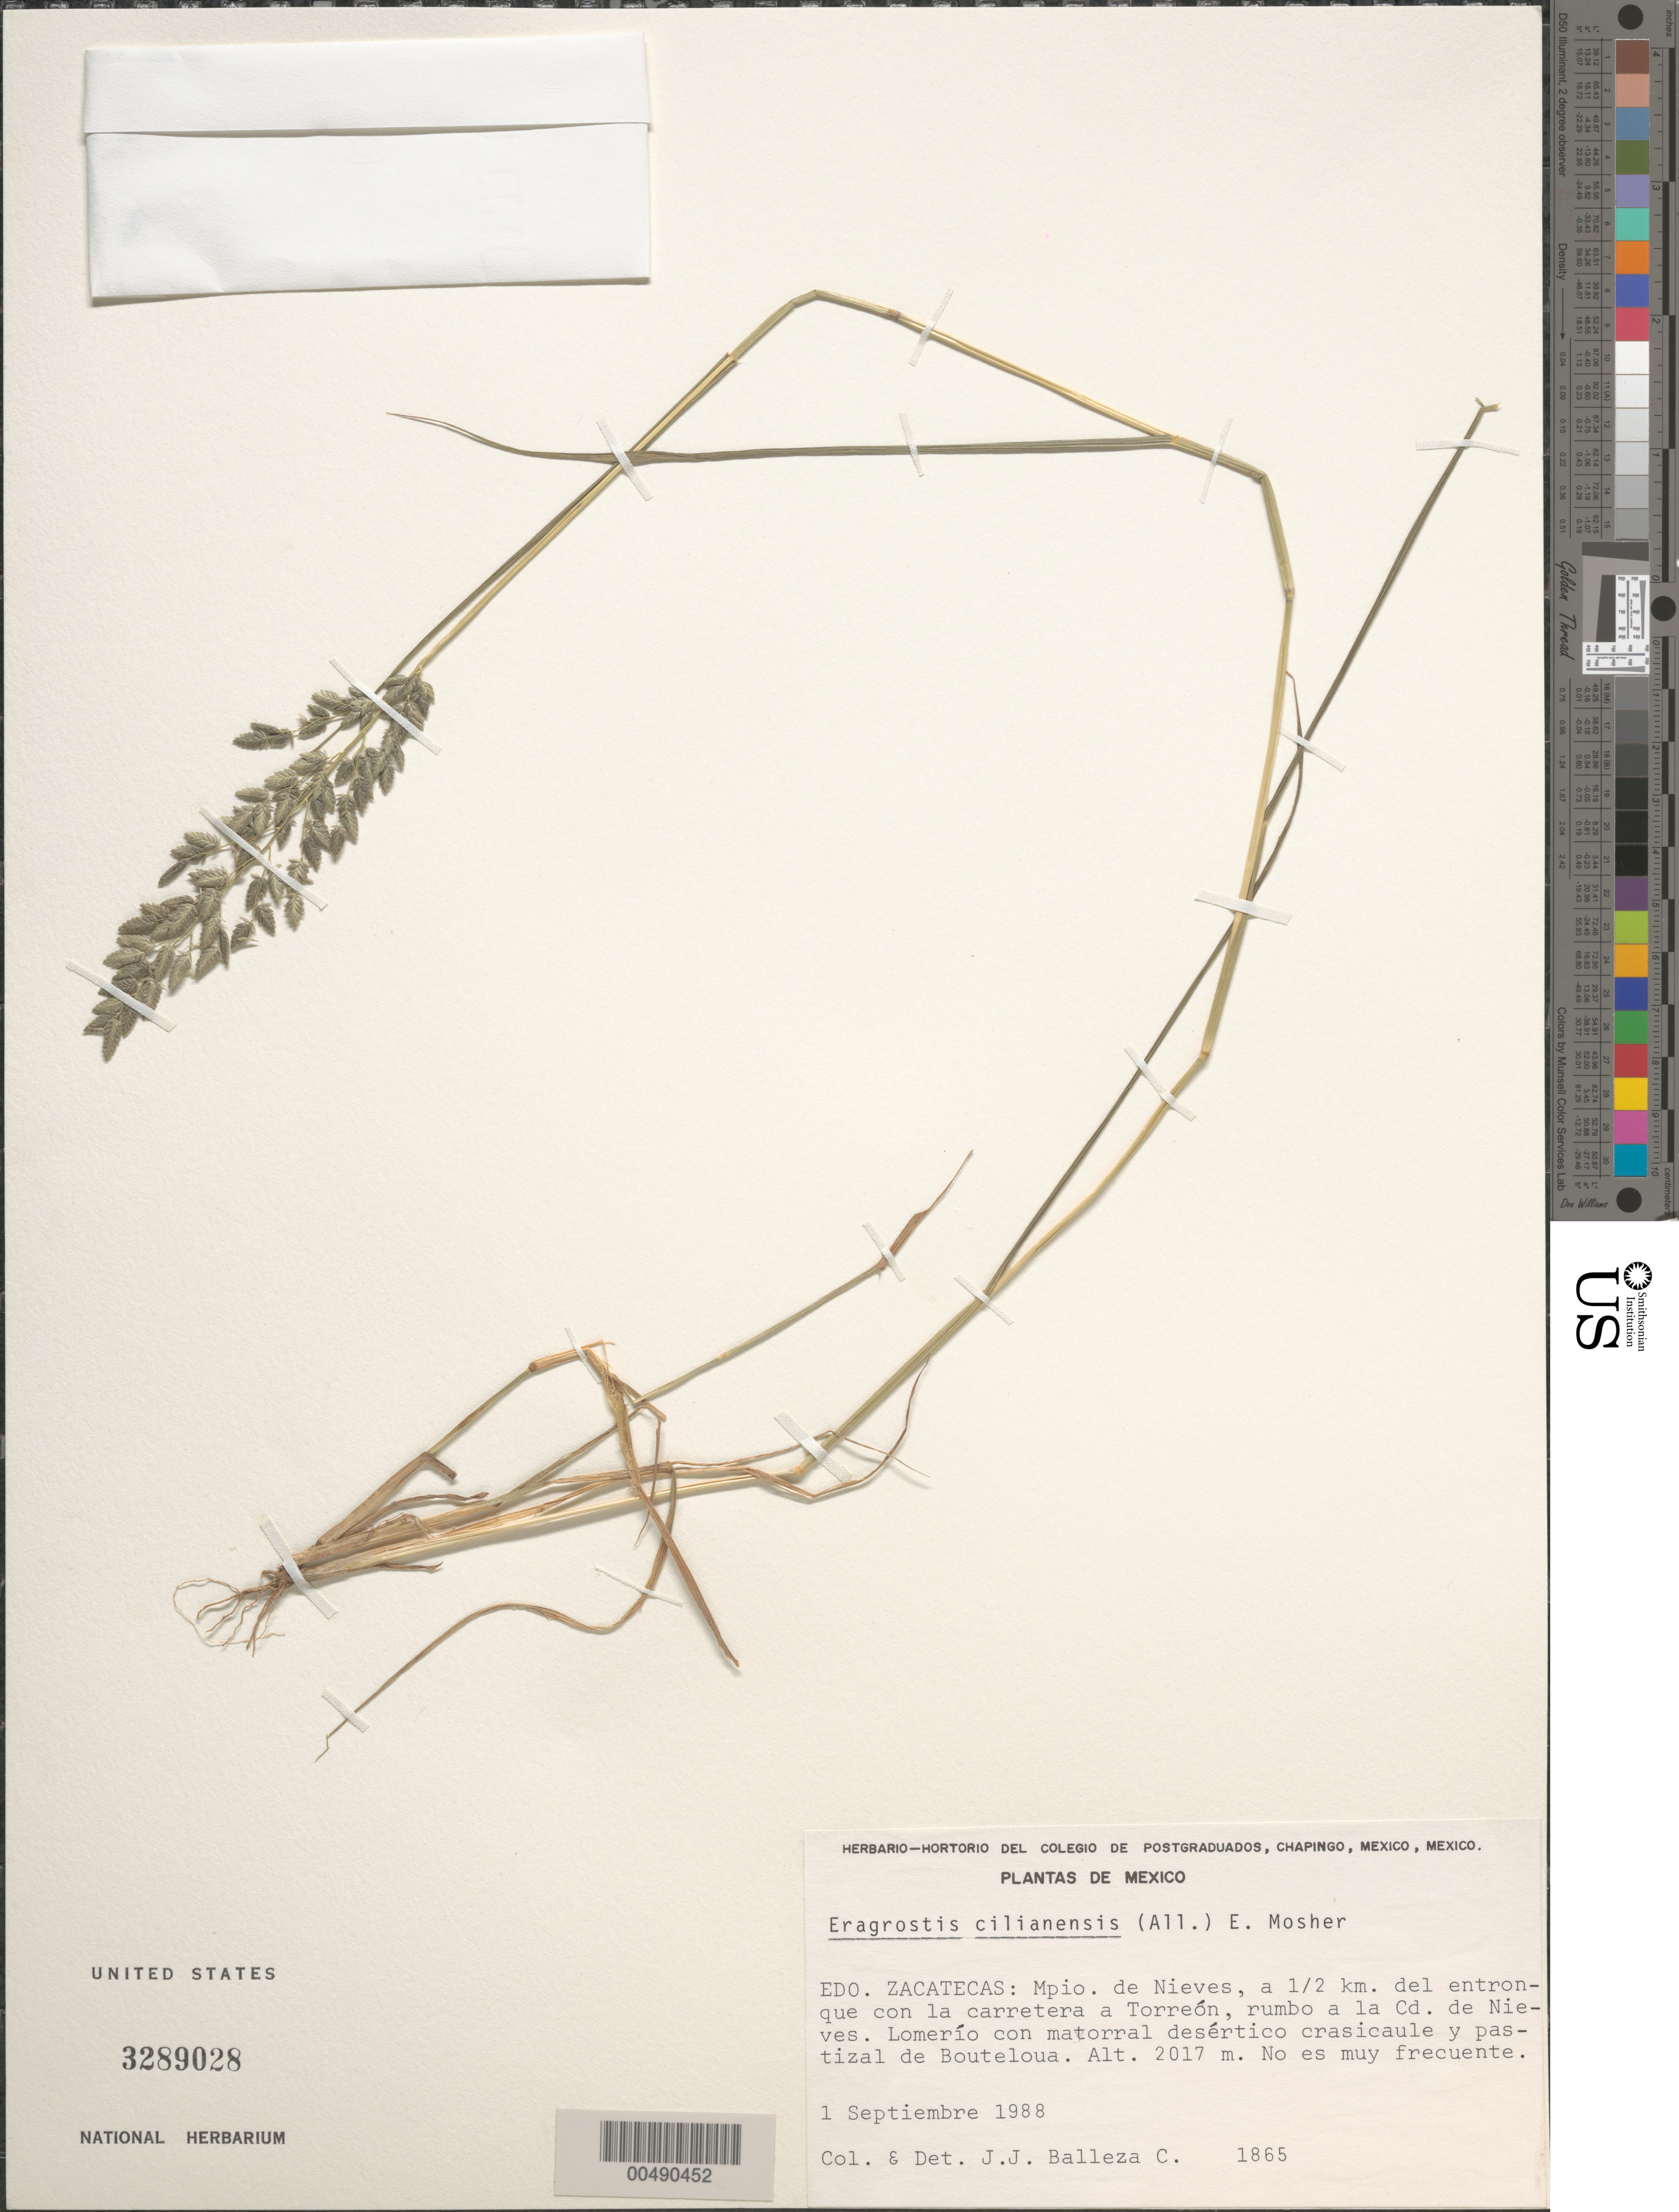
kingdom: Plantae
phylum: Tracheophyta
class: Liliopsida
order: Poales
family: Poaceae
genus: Eragrostis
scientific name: Eragrostis cilianensis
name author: (Bellardi) Vignolo ex Janch.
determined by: Balleza C., J. J.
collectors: J. J. Balleza C.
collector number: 1865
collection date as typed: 1 Sep 1988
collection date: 1988-09-01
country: Mexico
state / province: Zacatecas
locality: Nieves Mun., 0.5 km del entronque con Torreón Rd, towards Cd. Nieves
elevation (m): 2017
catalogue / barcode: US 3289028